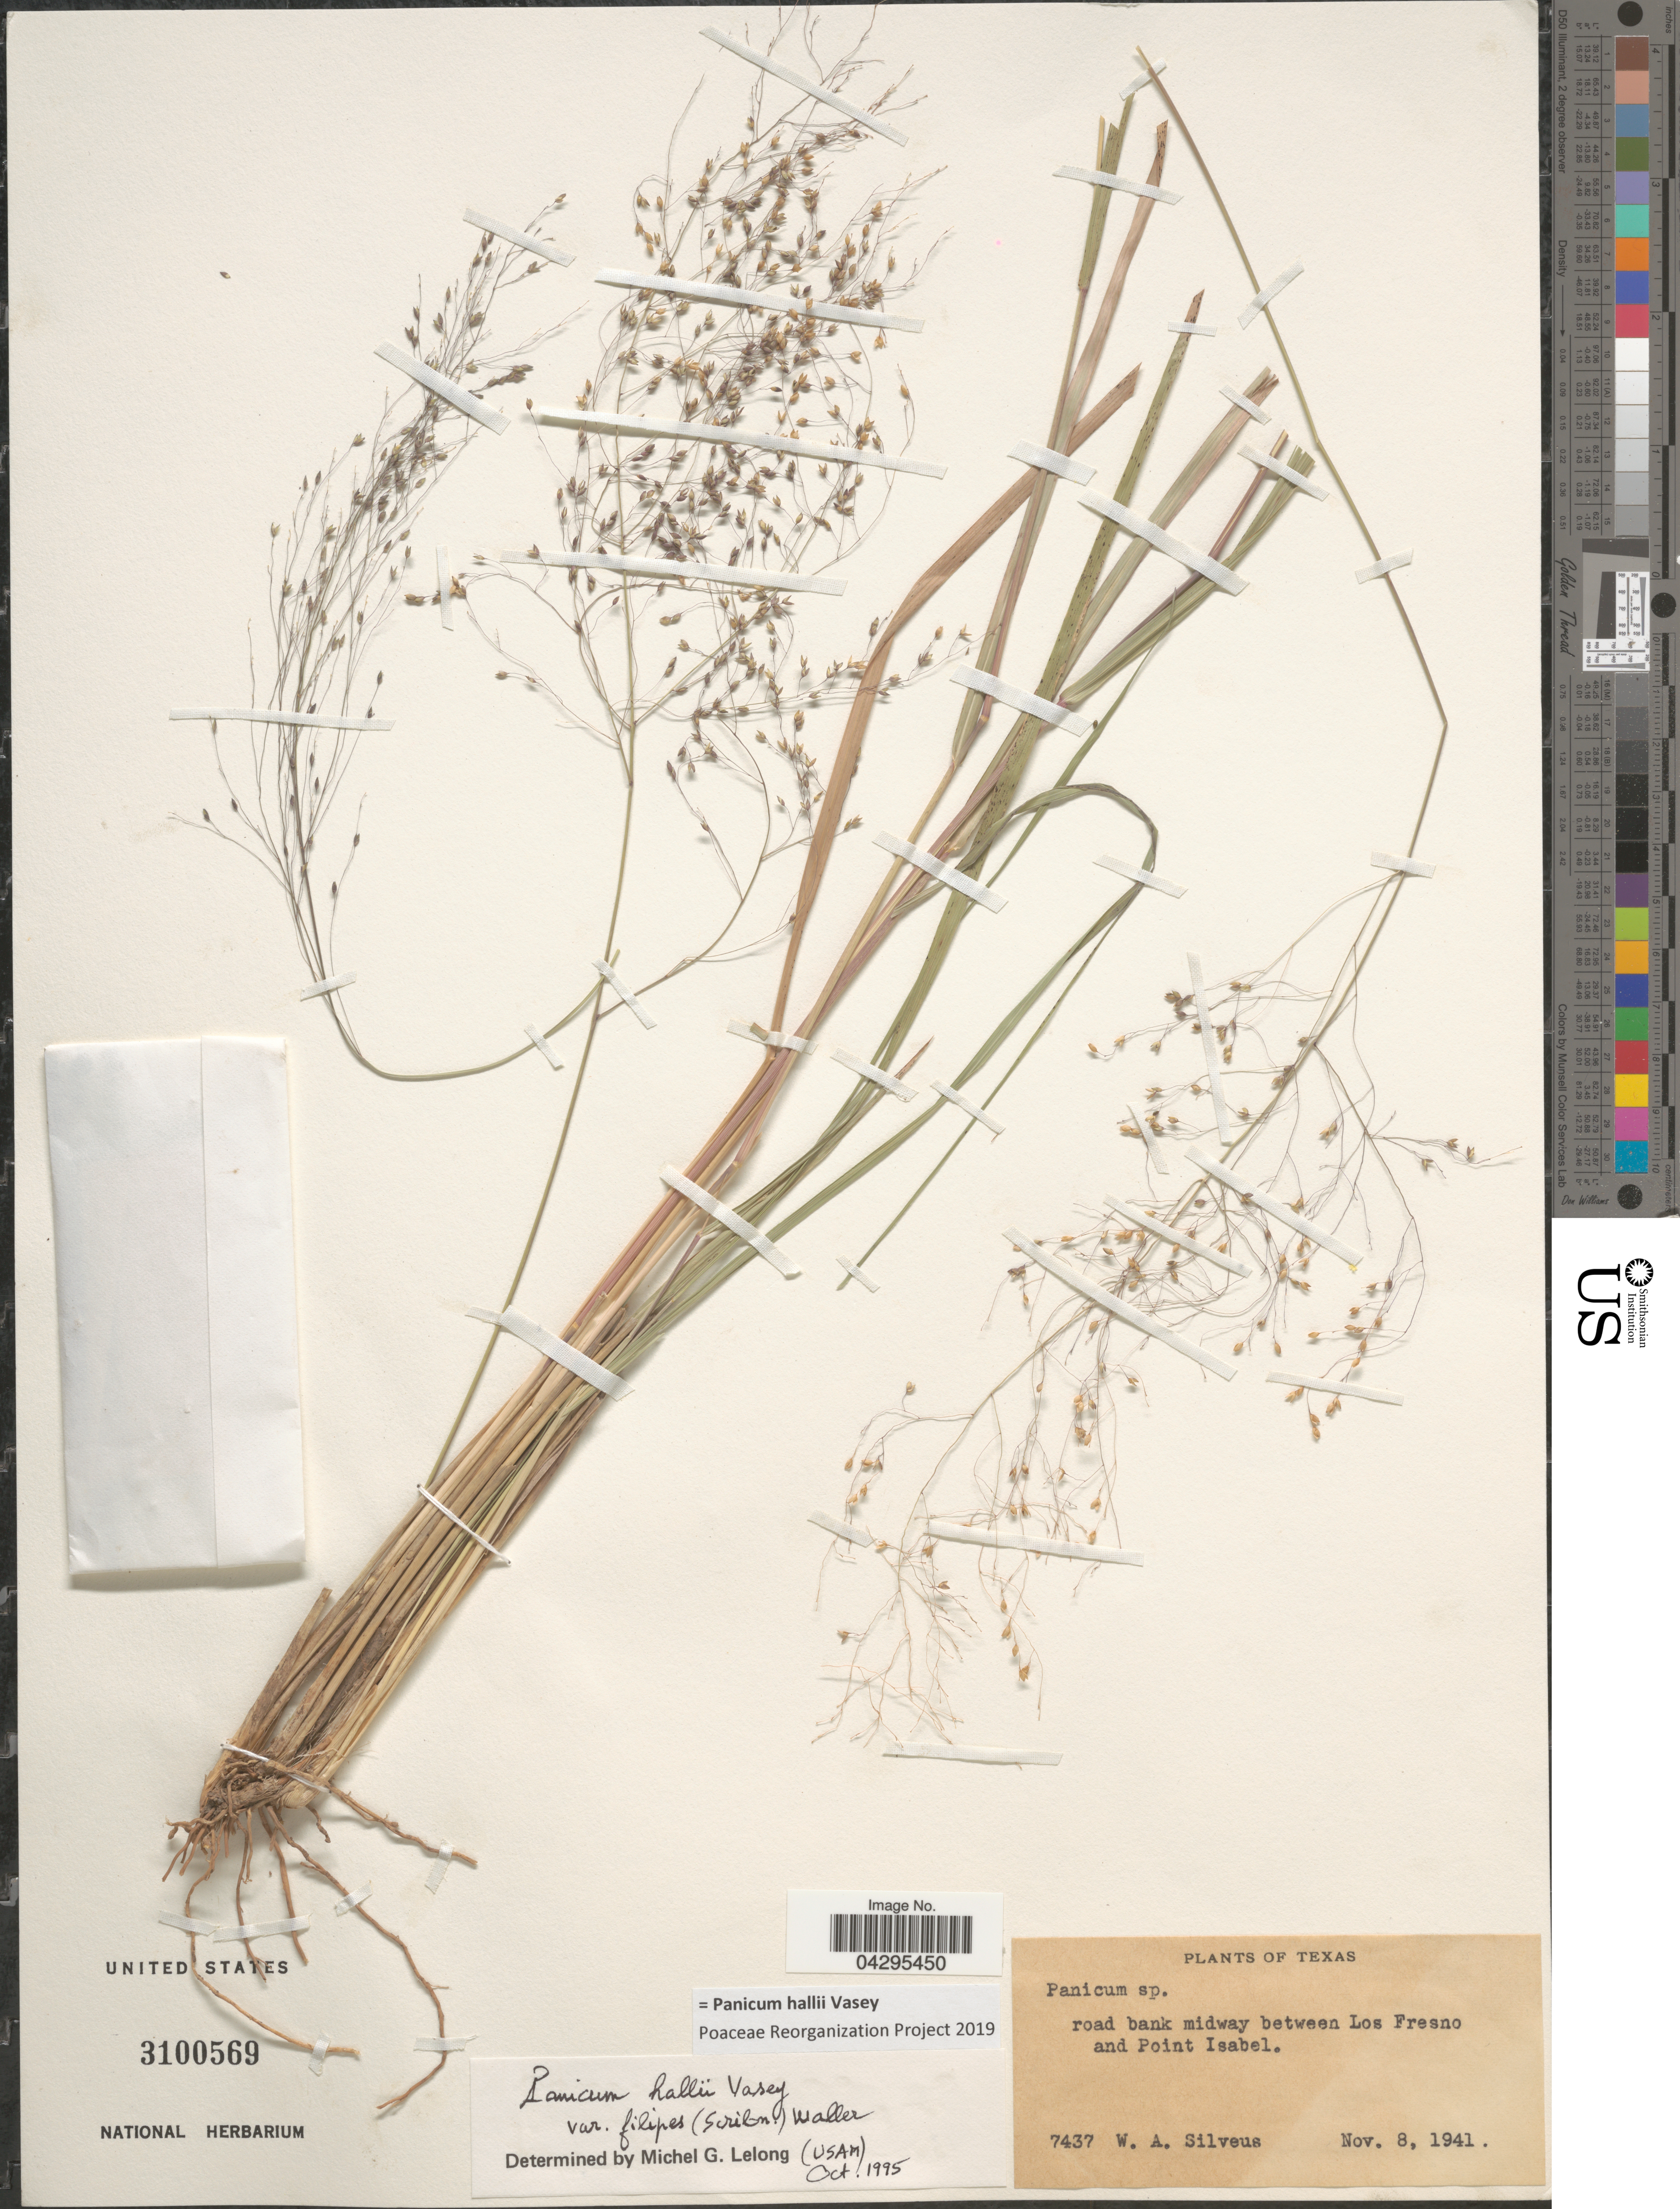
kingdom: Plantae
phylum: Tracheophyta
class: Liliopsida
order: Poales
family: Poaceae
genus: Panicum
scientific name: Panicum hallii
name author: Vasey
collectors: W. Silveus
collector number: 7437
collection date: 1941-11-08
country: United States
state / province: Texas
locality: Road bank midway between Los Fresno and Point Isabel.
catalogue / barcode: US 3100569